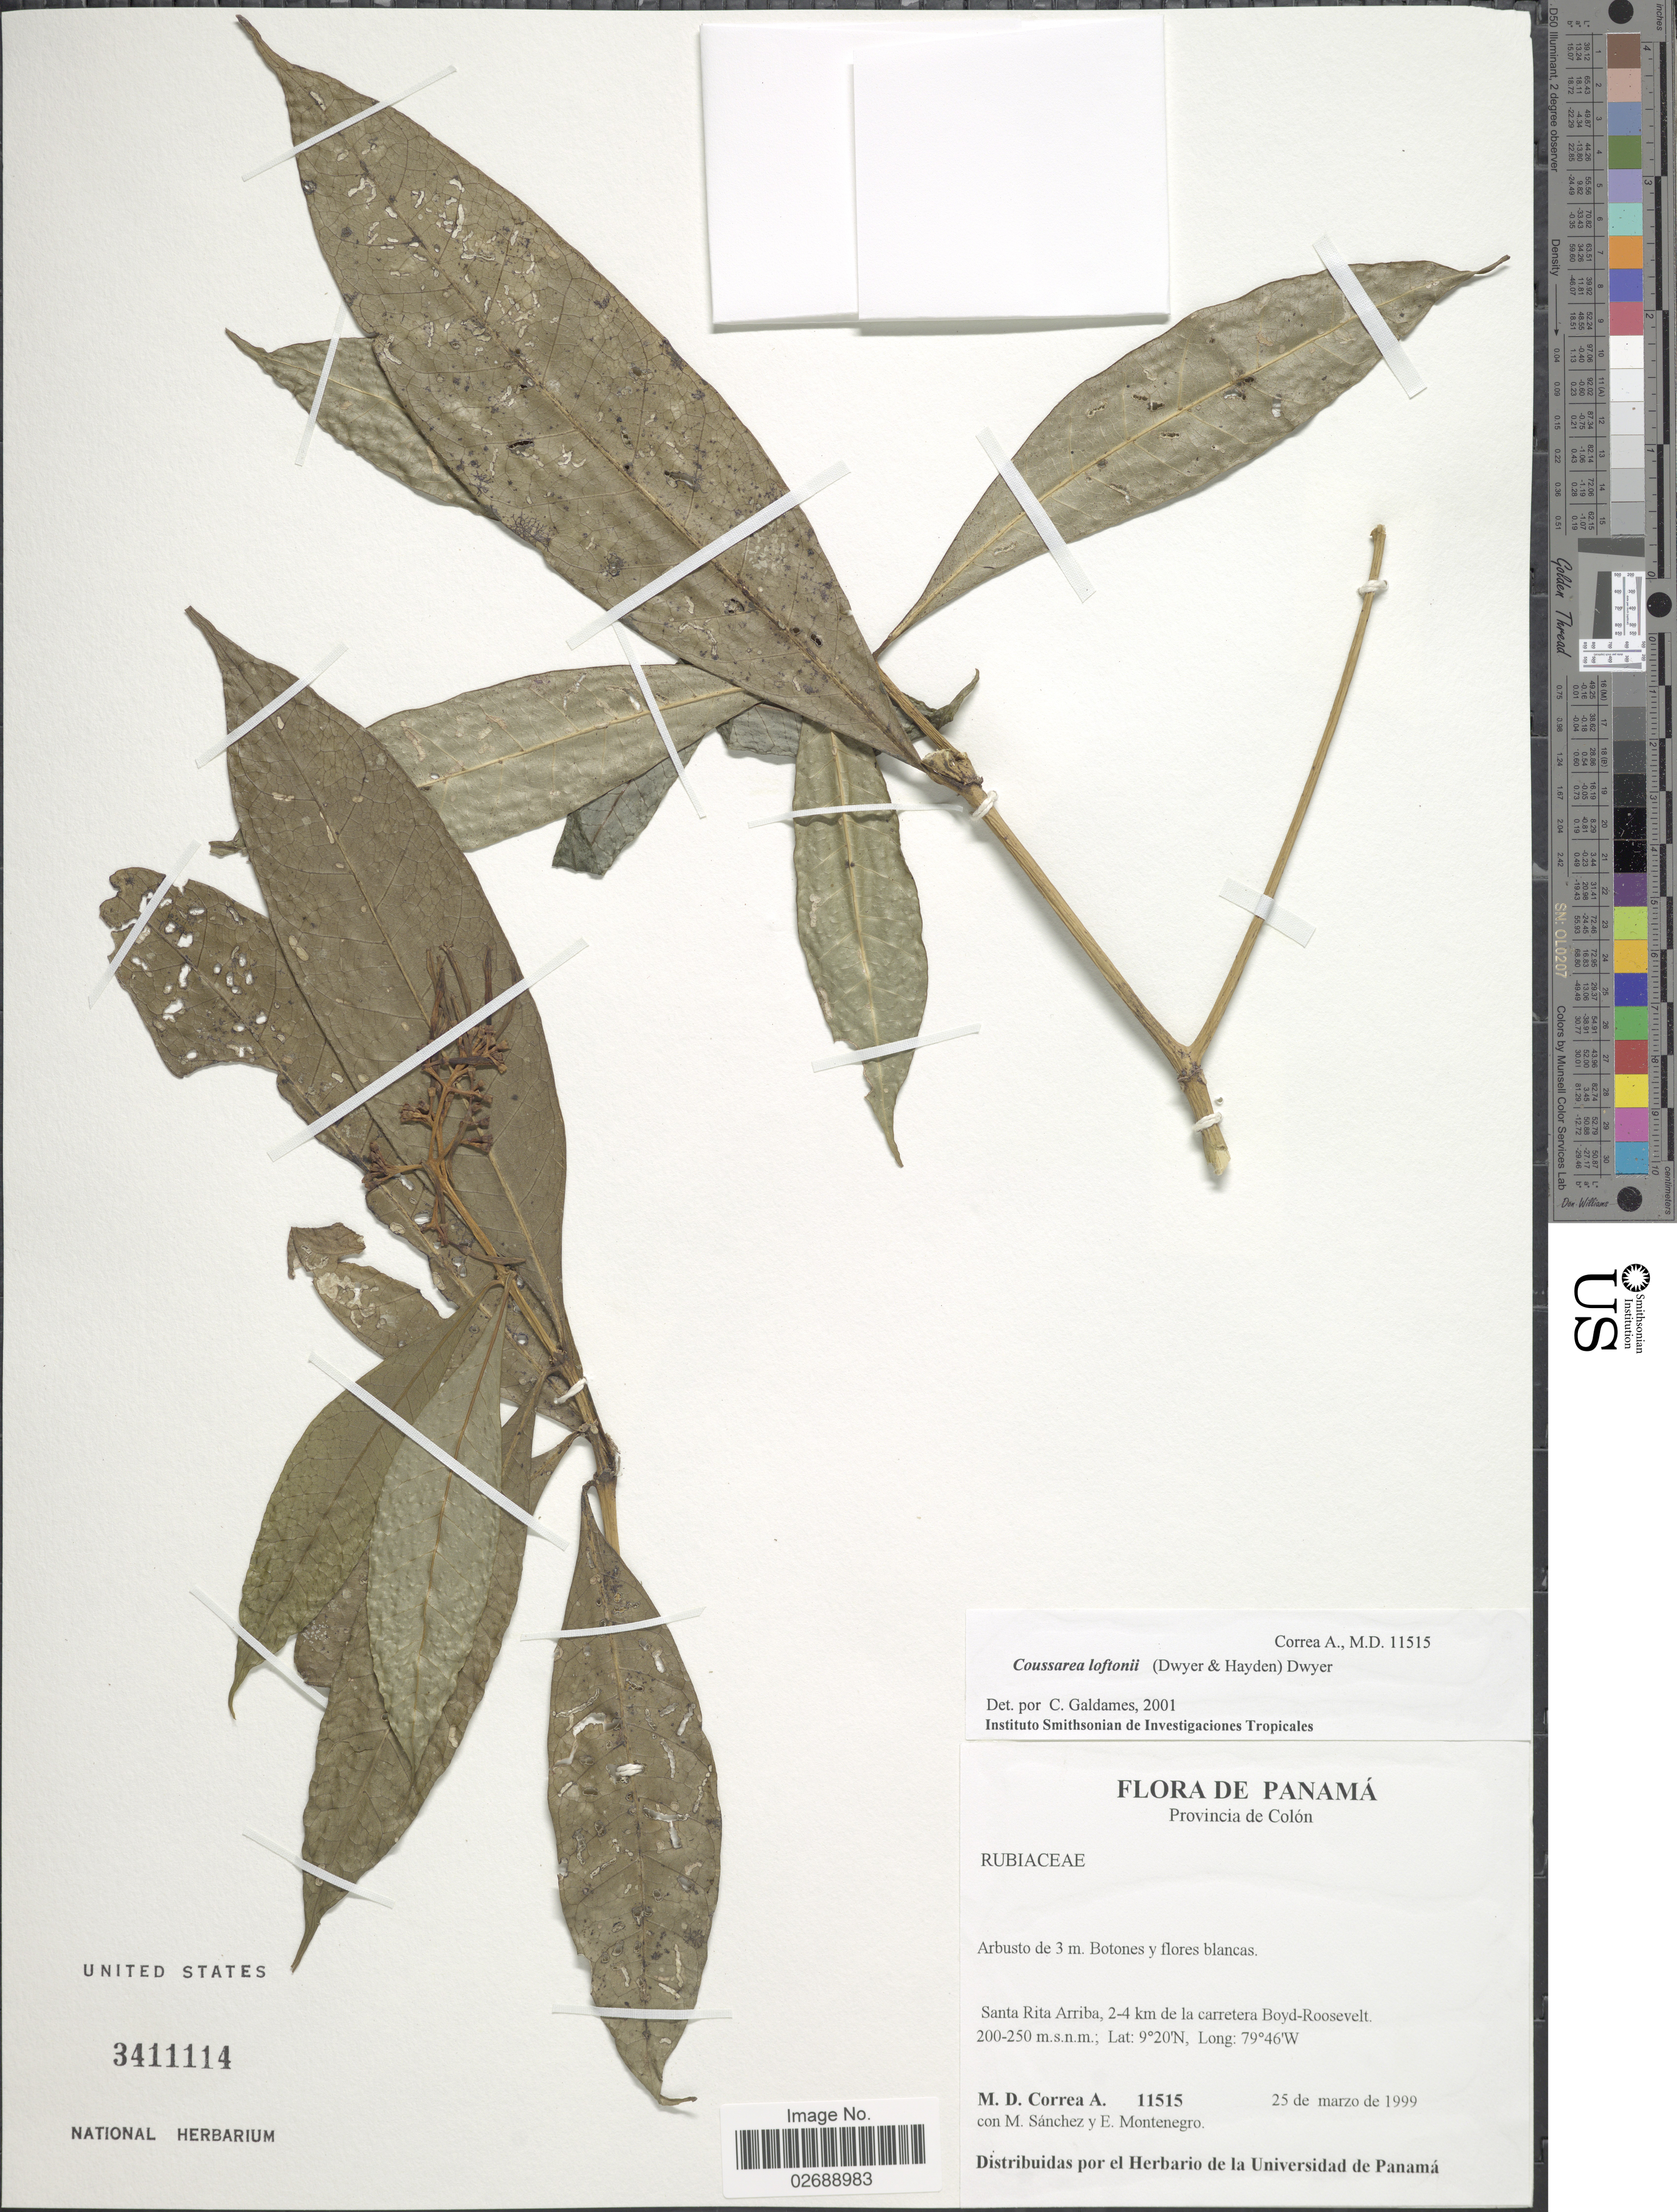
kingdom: Plantae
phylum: Tracheophyta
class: Magnoliopsida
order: Gentianales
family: Rubiaceae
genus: Coussarea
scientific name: Coussarea loftonii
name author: (Dwyer & M.V. Hayden) Dwyer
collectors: M. D. Corrêa-A., M. Sánchez & E. Montenegro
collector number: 11515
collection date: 1999-03-25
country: Panama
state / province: Colón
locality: Santa Rita Arriba, 2-4 km de la carretera Boyd-Roosevelt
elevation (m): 200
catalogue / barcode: US 3411114